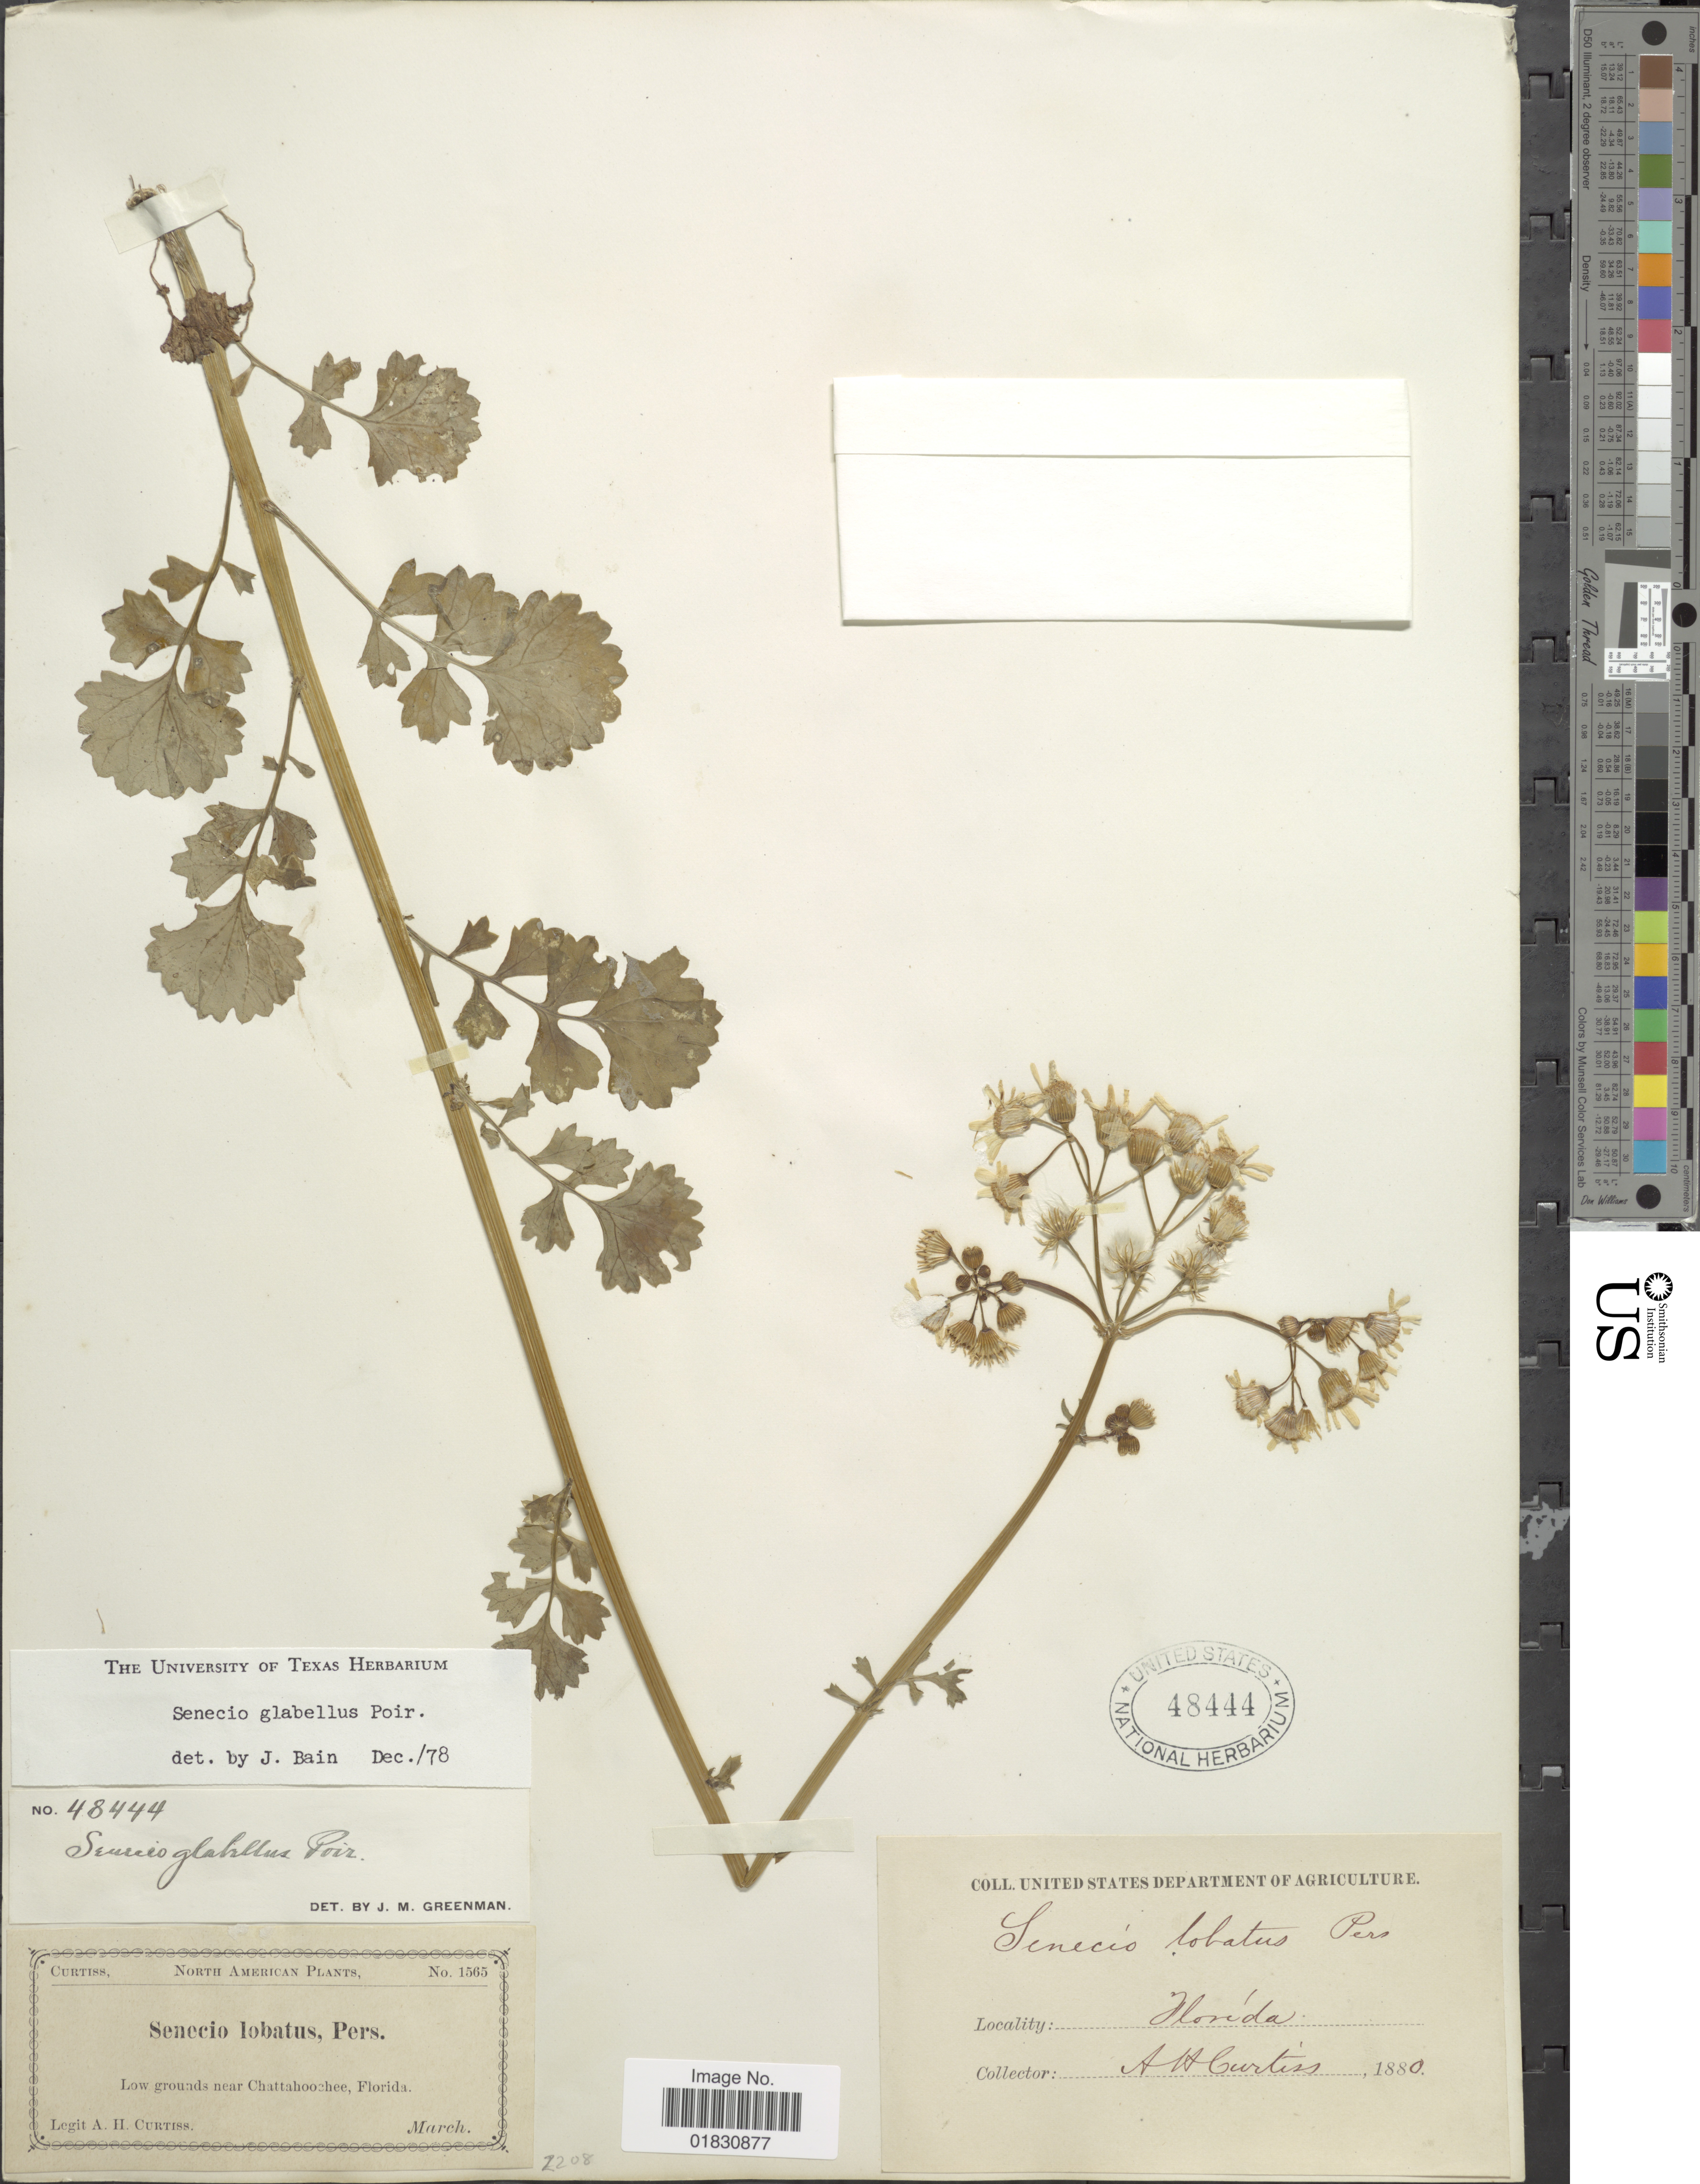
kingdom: Plantae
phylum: Tracheophyta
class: Magnoliopsida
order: Asterales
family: Asteraceae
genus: Packera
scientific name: Packera glabella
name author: (Poir.) C. Jeffrey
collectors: A. H. Curtiss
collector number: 1565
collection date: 1880-03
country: United States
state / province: Florida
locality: Low grounds near Chattahoochee, Florida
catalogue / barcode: US 48444